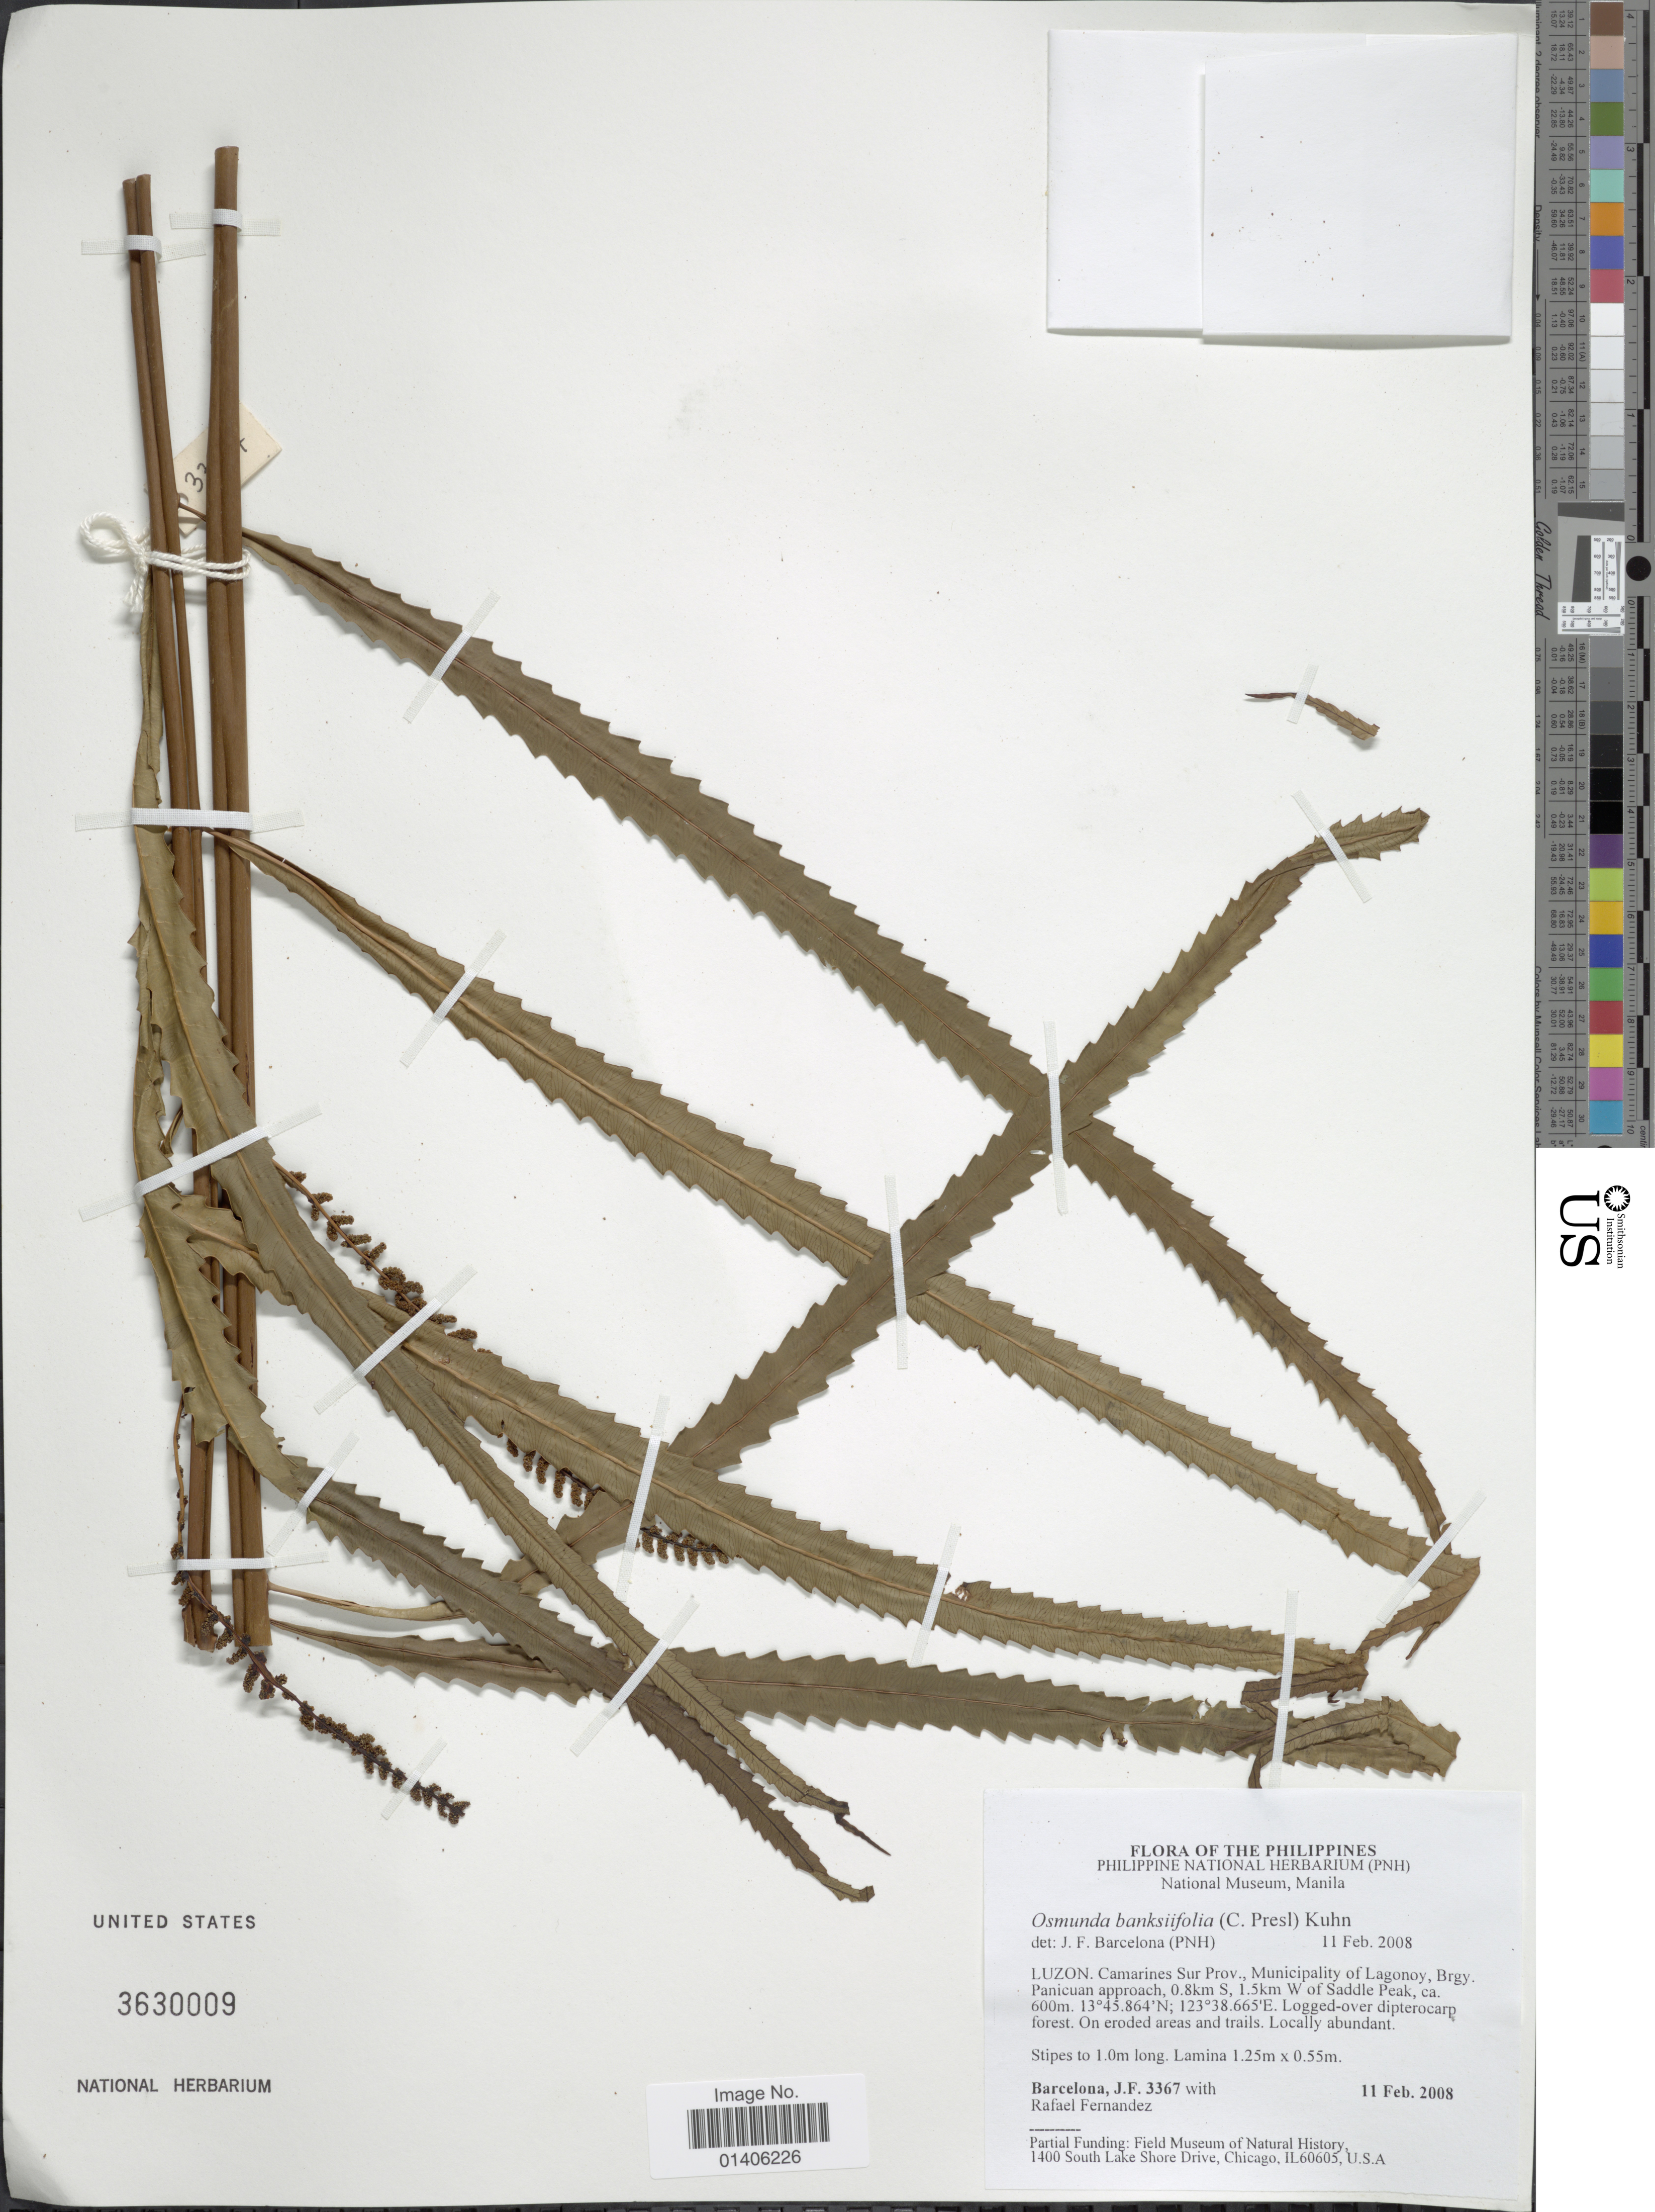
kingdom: Plantae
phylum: Tracheophyta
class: Polypodiopsida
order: Osmundales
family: Osmundaceae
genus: Plenasium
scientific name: Plenasium banksiifolium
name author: (C. Presl) C. Presl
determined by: Testo, W.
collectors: J. F. Barcelona & R. Fernandez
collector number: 3367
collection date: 2008-02-11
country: Philippines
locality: Luzon, Camarines Sur Prov., Municipality of Lagonoy, Brgy. Panicuan approach, 0.8km S, 1.5km W of Saddle Peak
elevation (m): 600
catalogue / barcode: US 3630009